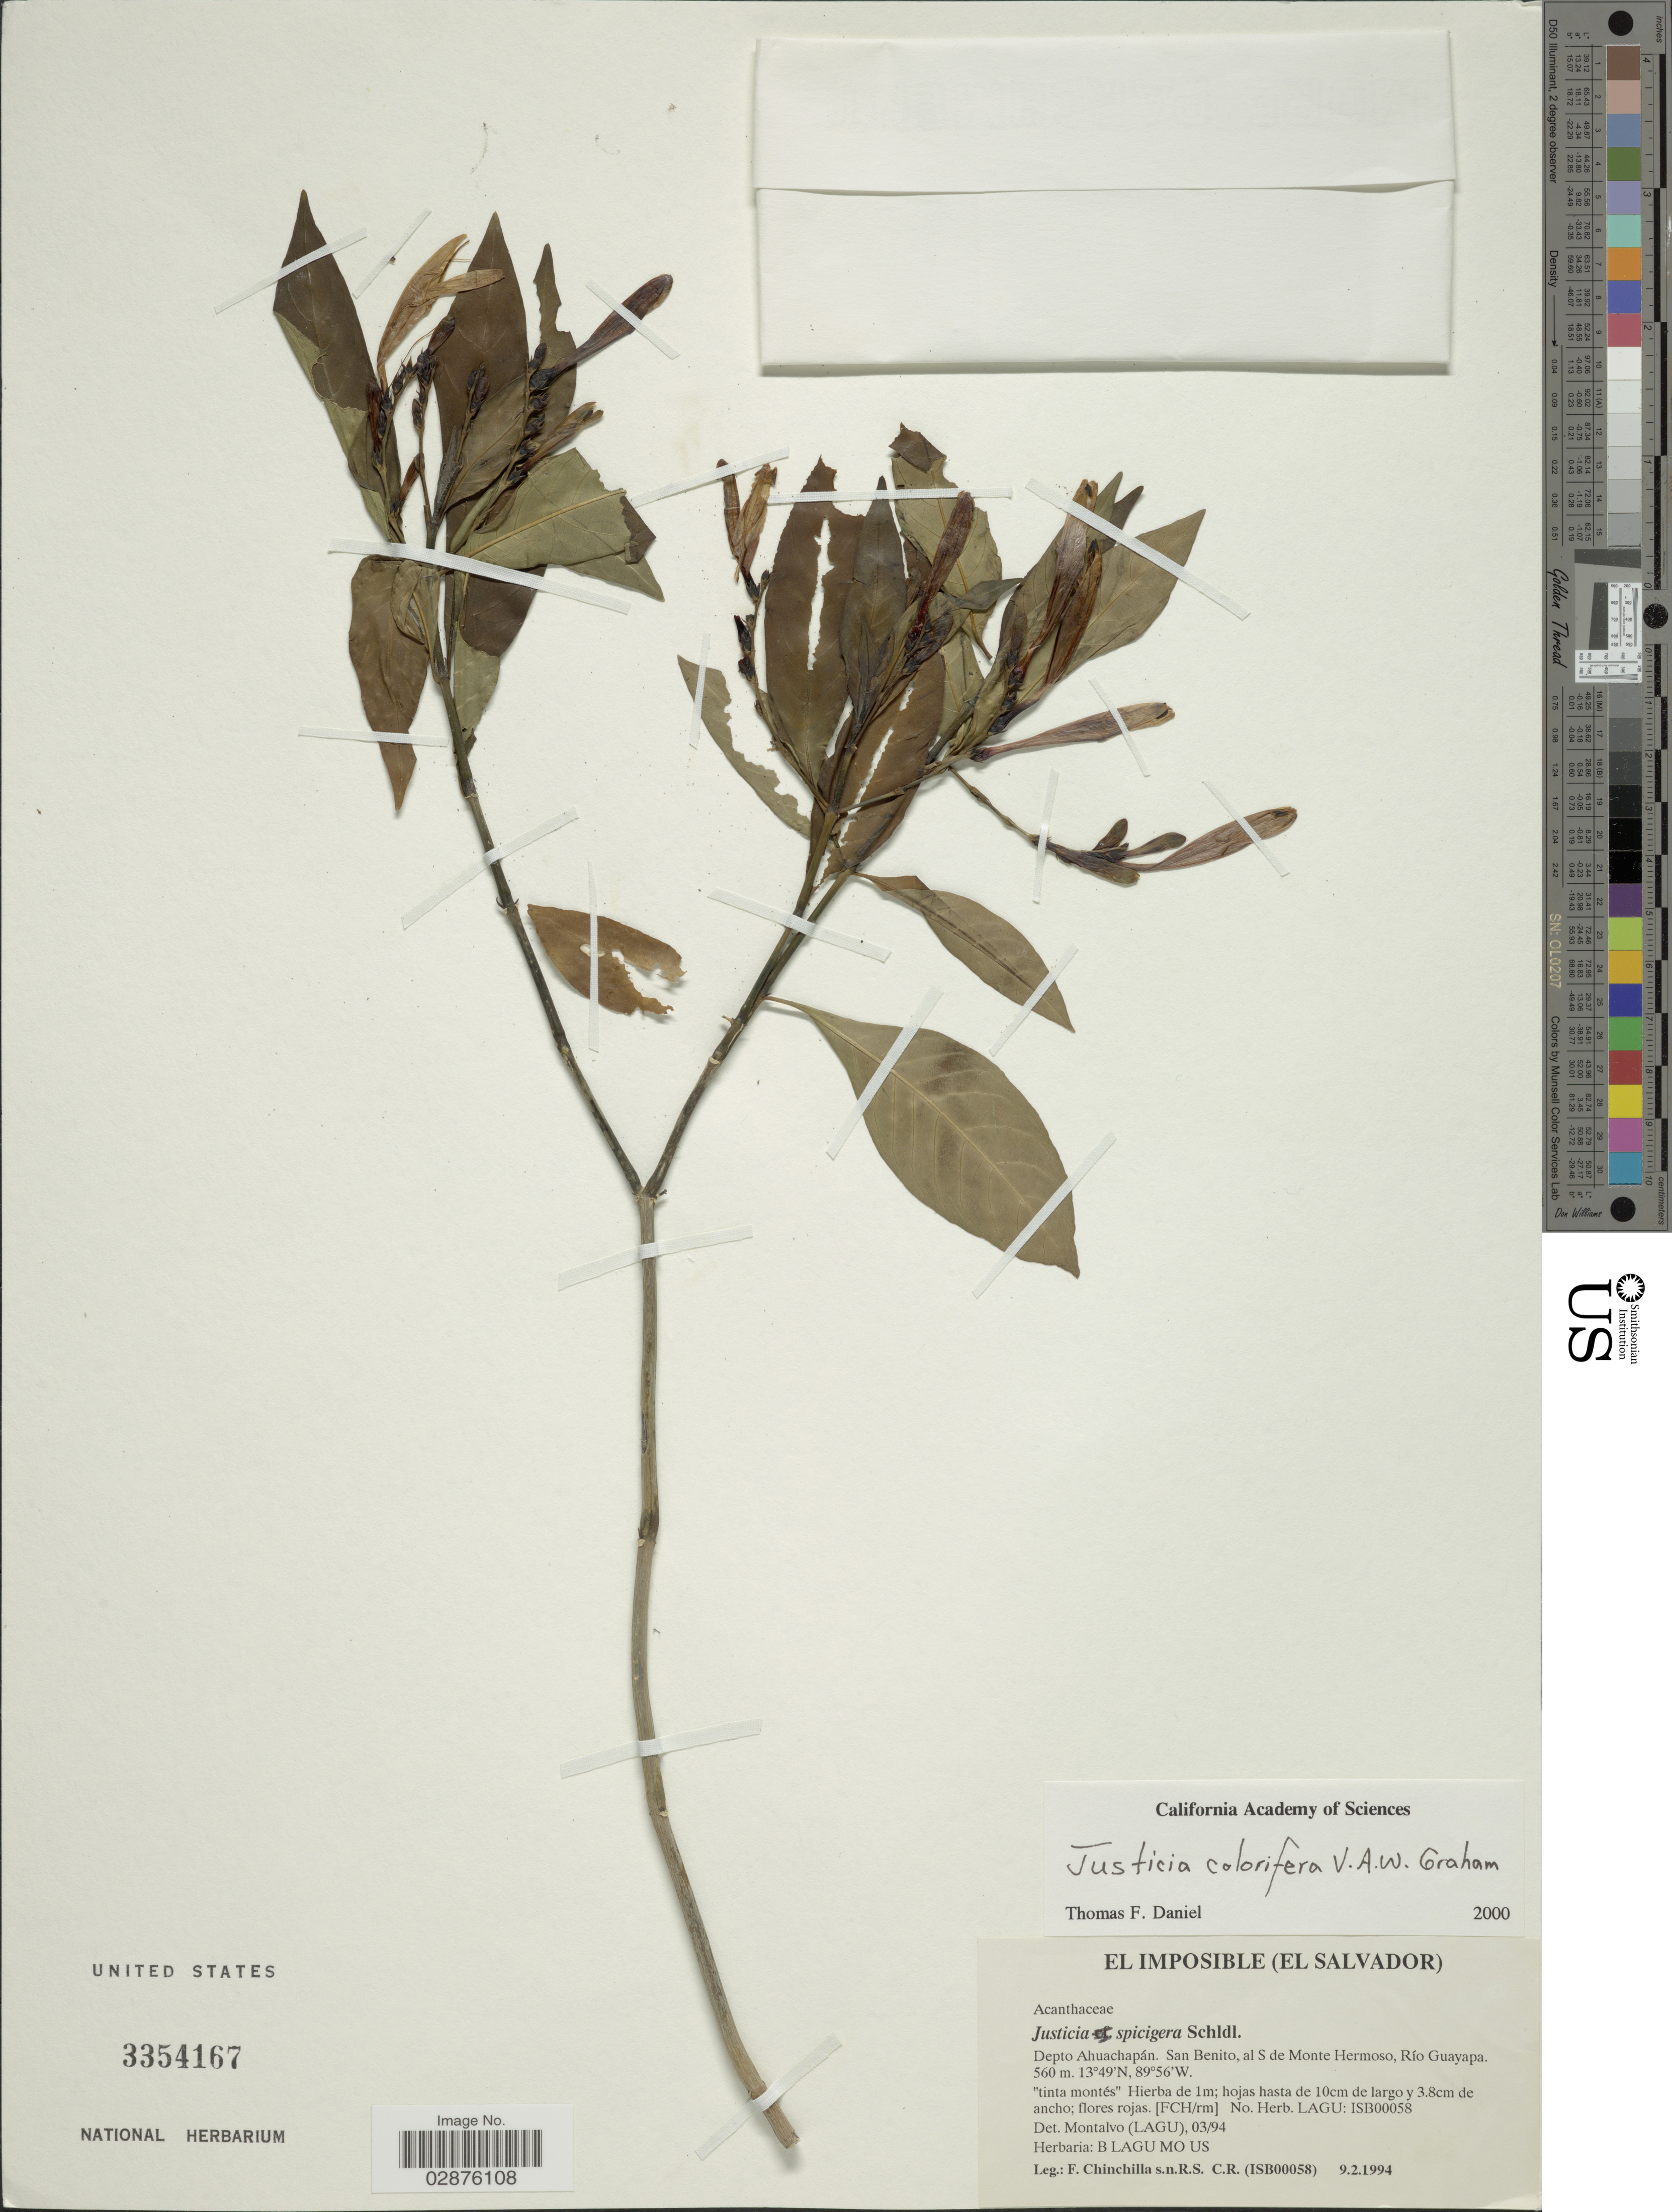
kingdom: Plantae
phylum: Tracheophyta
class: Magnoliopsida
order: Lamiales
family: Acanthaceae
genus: Justicia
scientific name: Justicia colorifera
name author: V.A.W. Graham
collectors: F. Chinchilla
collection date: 1994-02-09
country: El Salvador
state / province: Ahuachapan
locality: Depto Ahuachapán, San Benito, al S de Monte Hermoso, Río Guayapa, El Imposible.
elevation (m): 560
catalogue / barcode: US 3354167